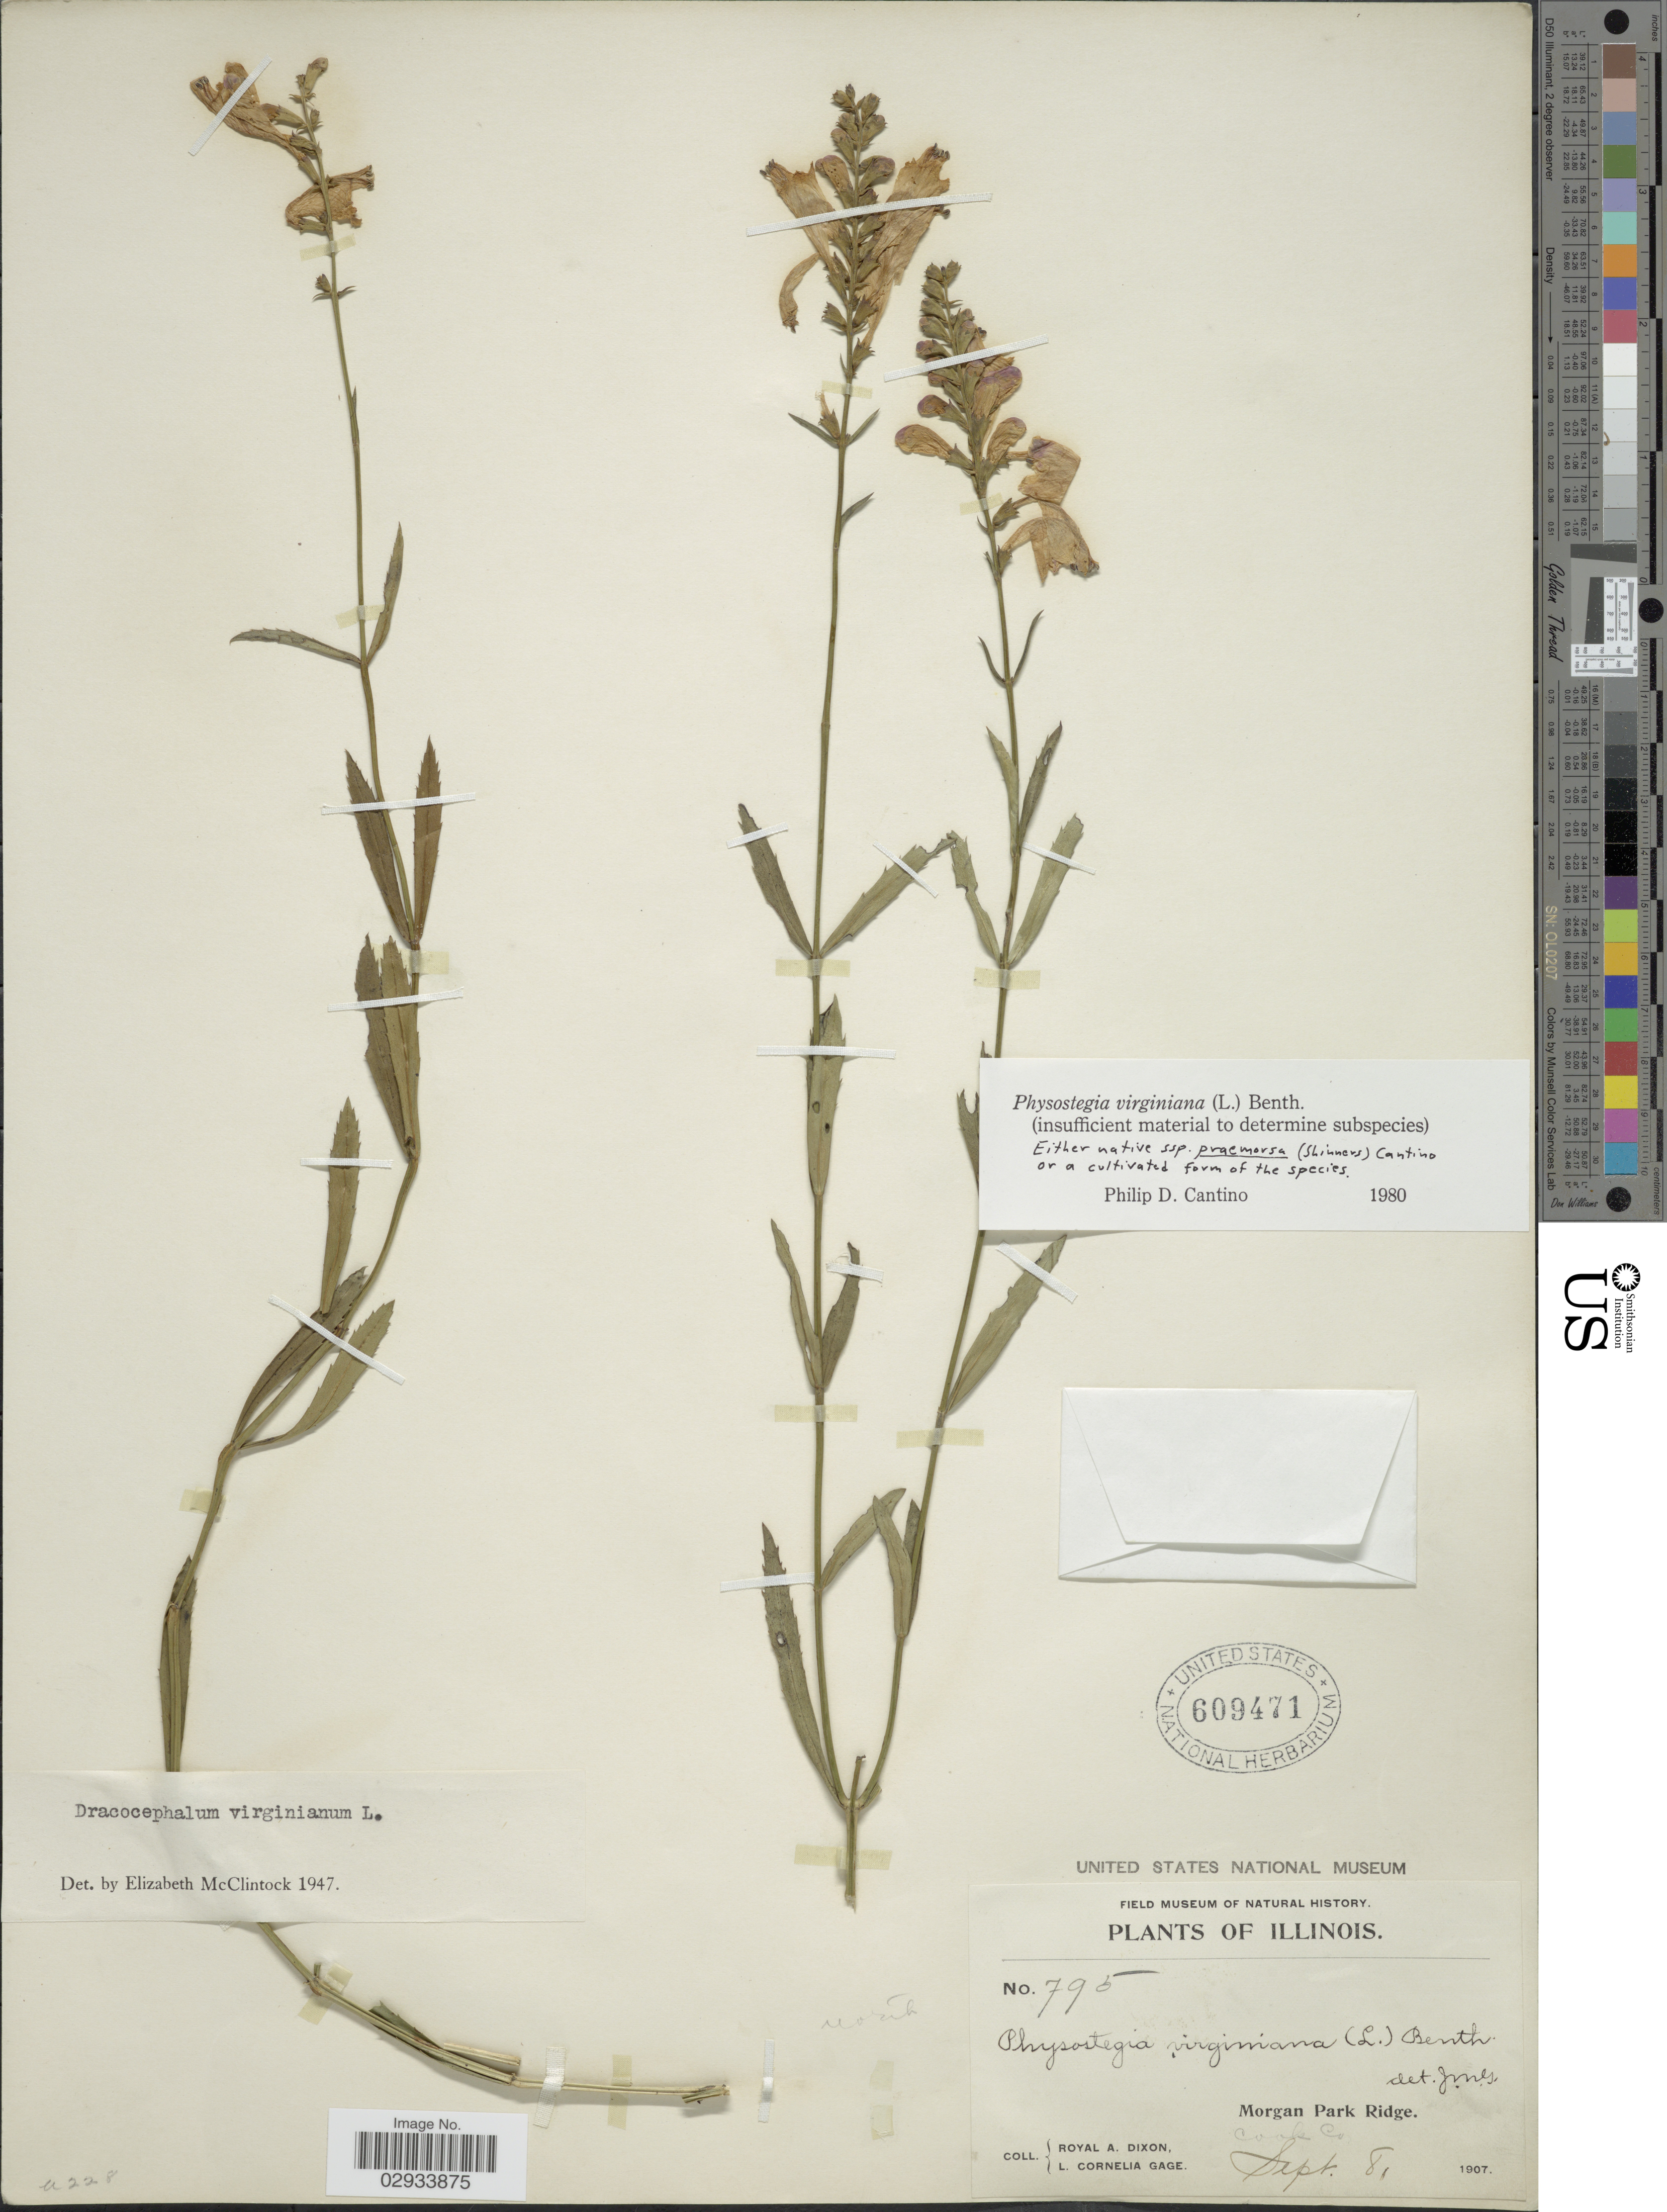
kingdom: Plantae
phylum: Tracheophyta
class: Magnoliopsida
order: Lamiales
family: Lamiaceae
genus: Physostegia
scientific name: Physostegia virginiana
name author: (L.) Benth.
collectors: R. A. Dixon & L. Gage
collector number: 795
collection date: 1907-09-08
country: United States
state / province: Illinois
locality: Morgan Park Ridge, Cook Co.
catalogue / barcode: US 609471